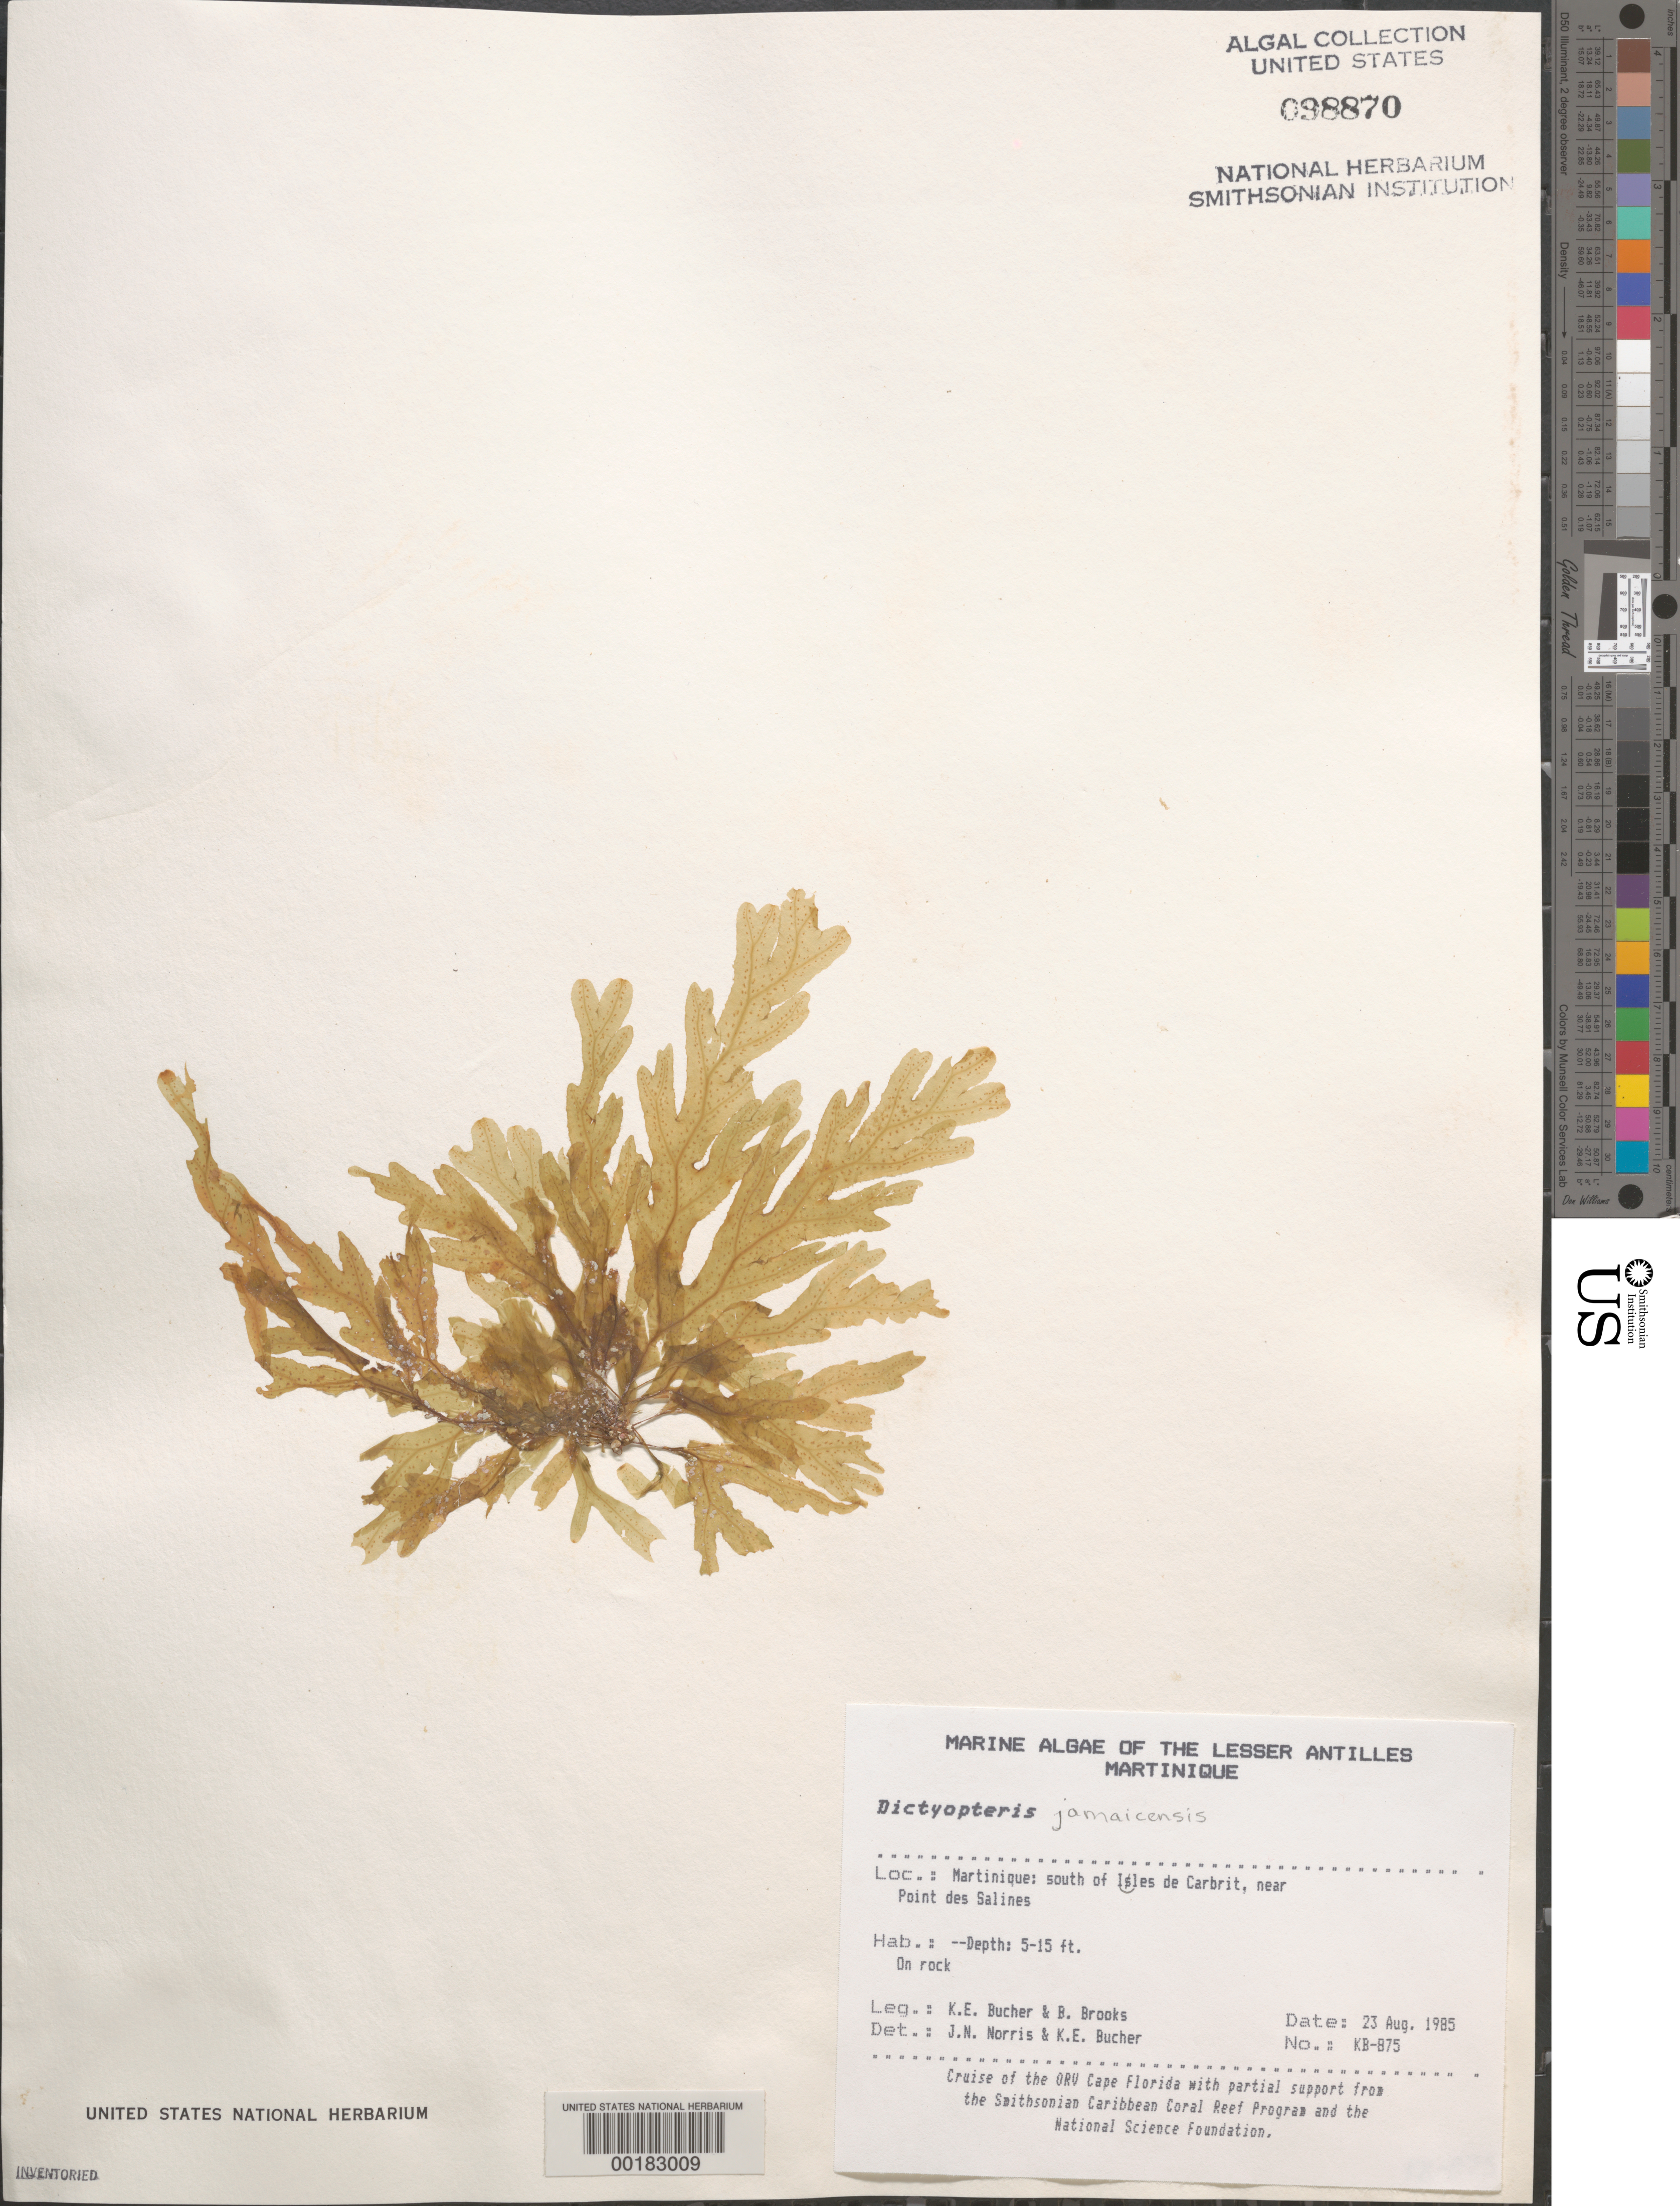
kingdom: Chromista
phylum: Ochrophyta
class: Phaeophyceae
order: Dictyotales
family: Dictyotaceae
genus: Dictyopteris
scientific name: Dictyopteris jamaicensis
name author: W.R. Taylor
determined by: Norris, J. N.; Bucher, K. E.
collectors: K. E. Bucher & B. Brooks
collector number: Kb-875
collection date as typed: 23 Aug 1985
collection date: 1985-08-23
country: Martinique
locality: Pointe Catherine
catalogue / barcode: US 98870